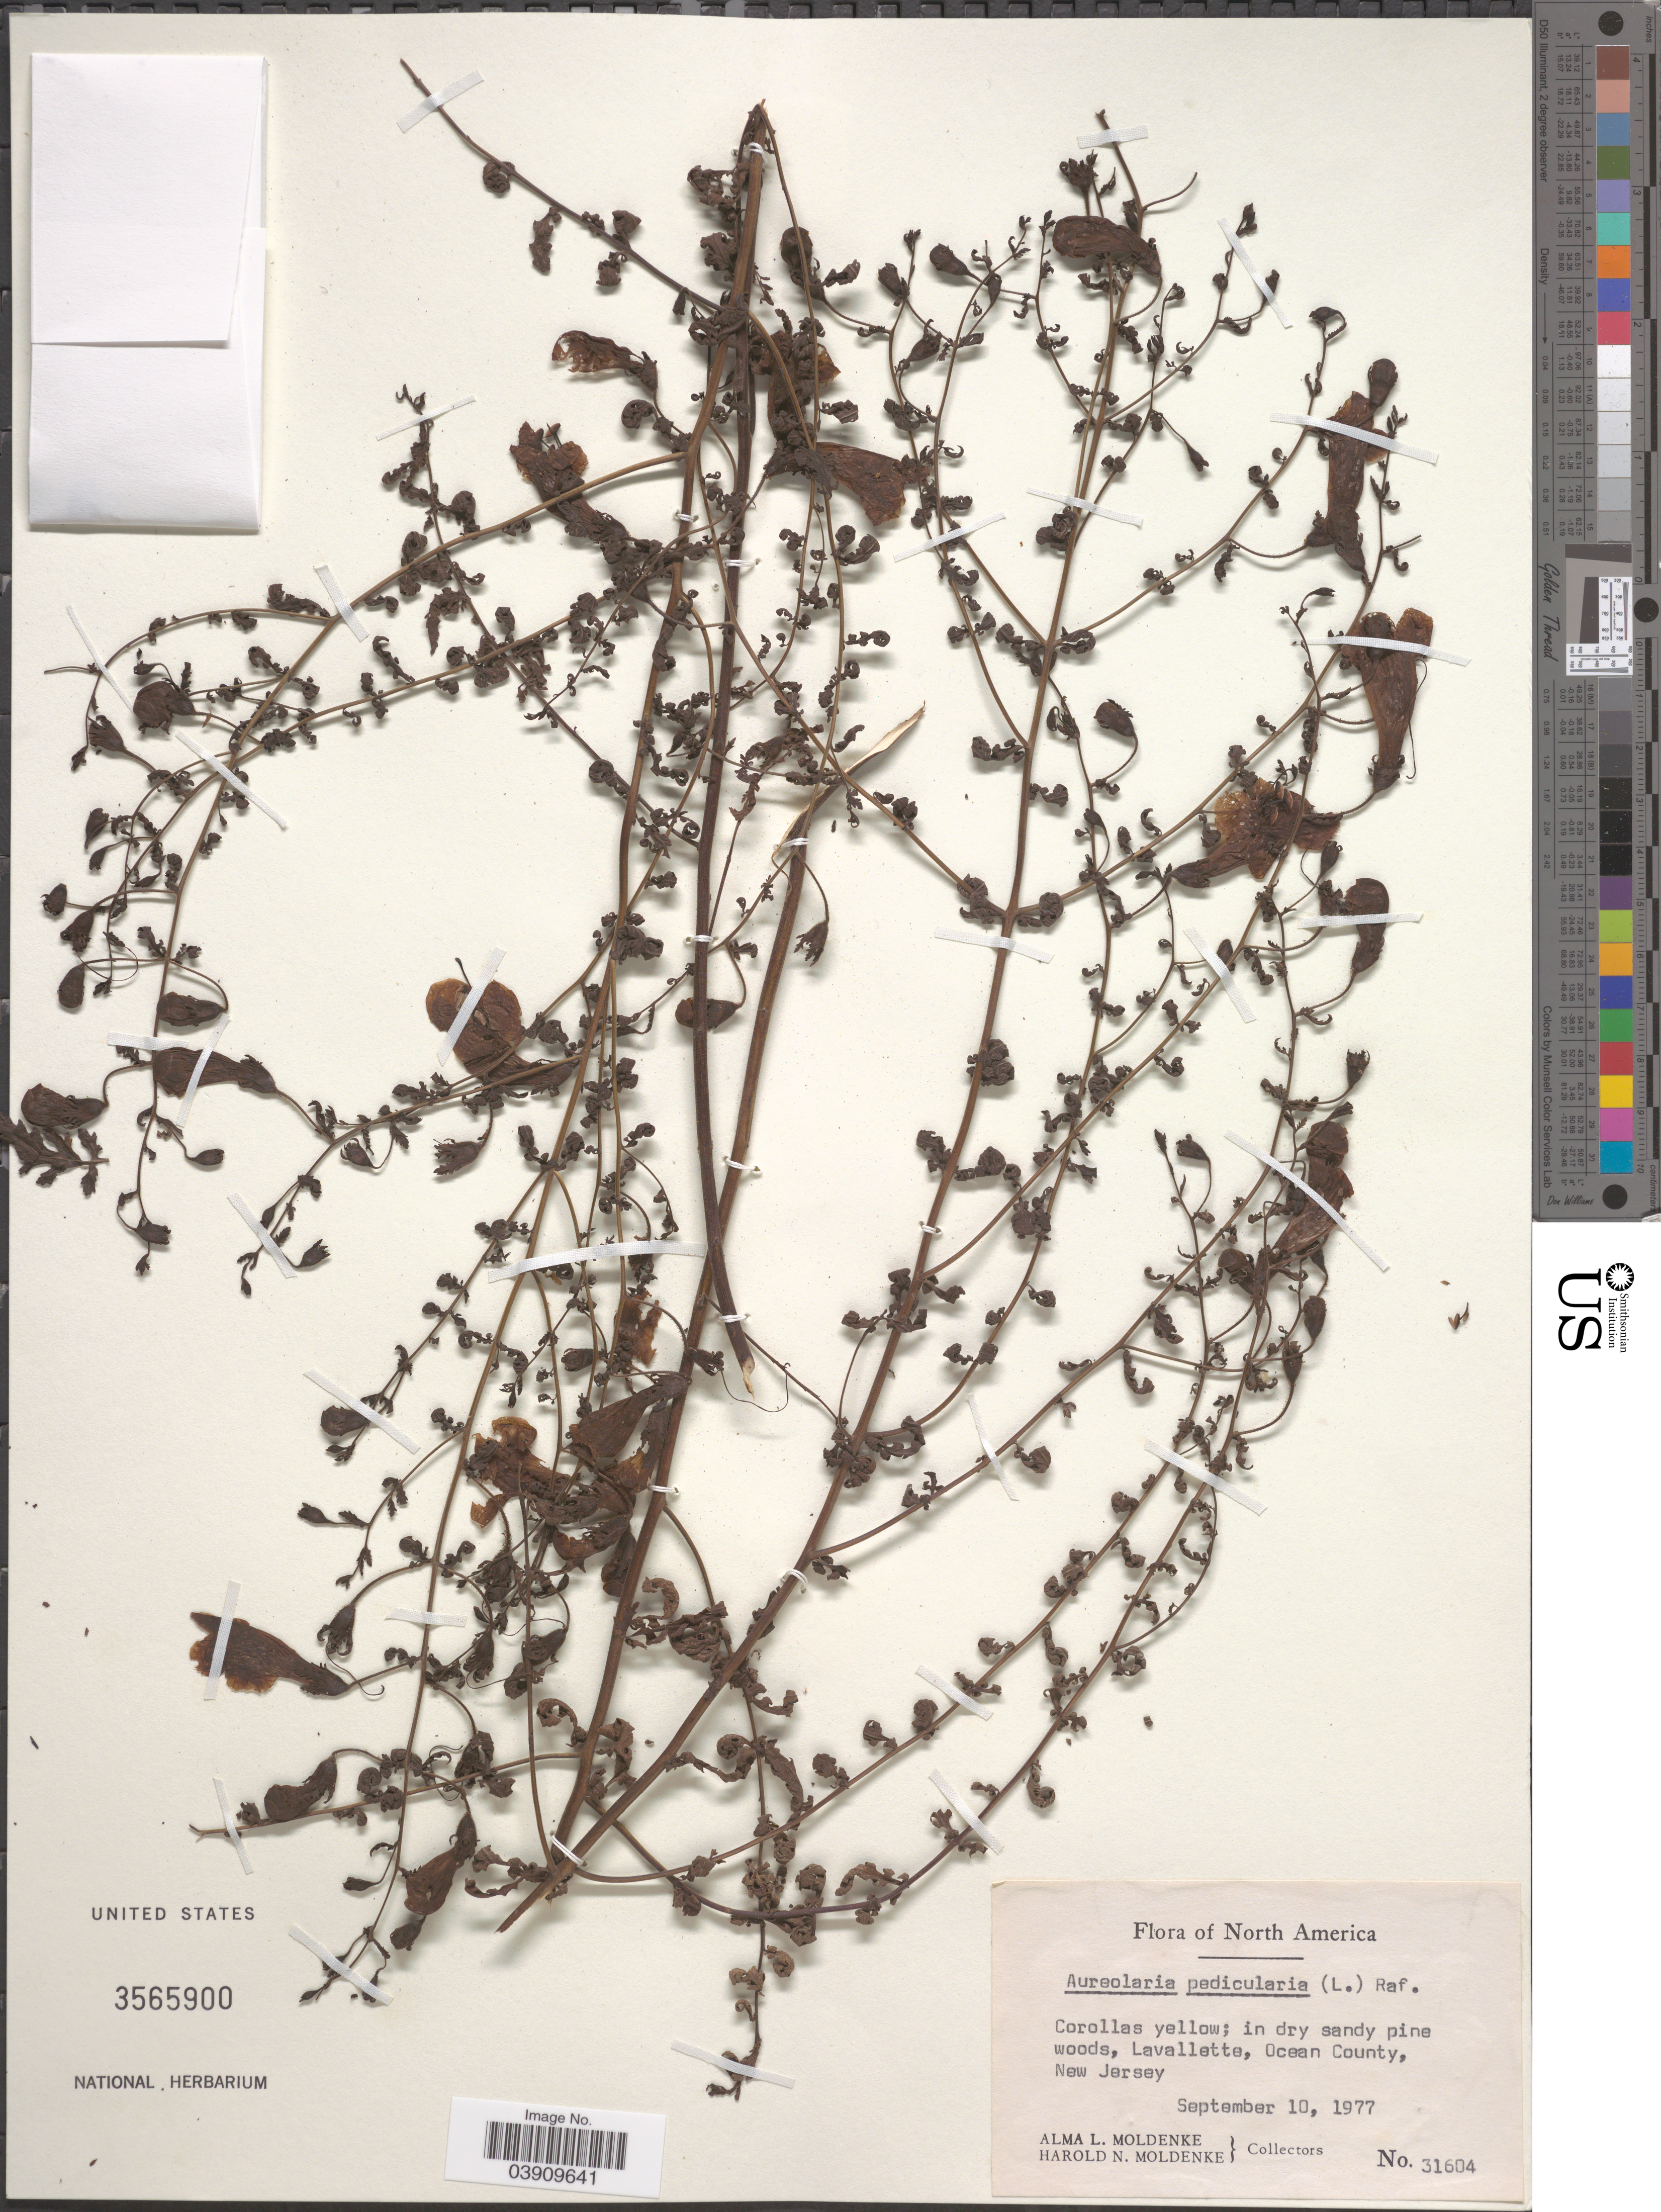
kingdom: Plantae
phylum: Tracheophyta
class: Magnoliopsida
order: Lamiales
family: Orobanchaceae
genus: Aureolaria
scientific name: Aureolaria pedicularia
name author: (L.) Raf. ex Farw.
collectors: A. L. Moldenke & H. N. Moldenke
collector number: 31604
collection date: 1977-09-10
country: United States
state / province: New Jersey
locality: Lavallette, Ocean County.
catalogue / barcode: US 3565900